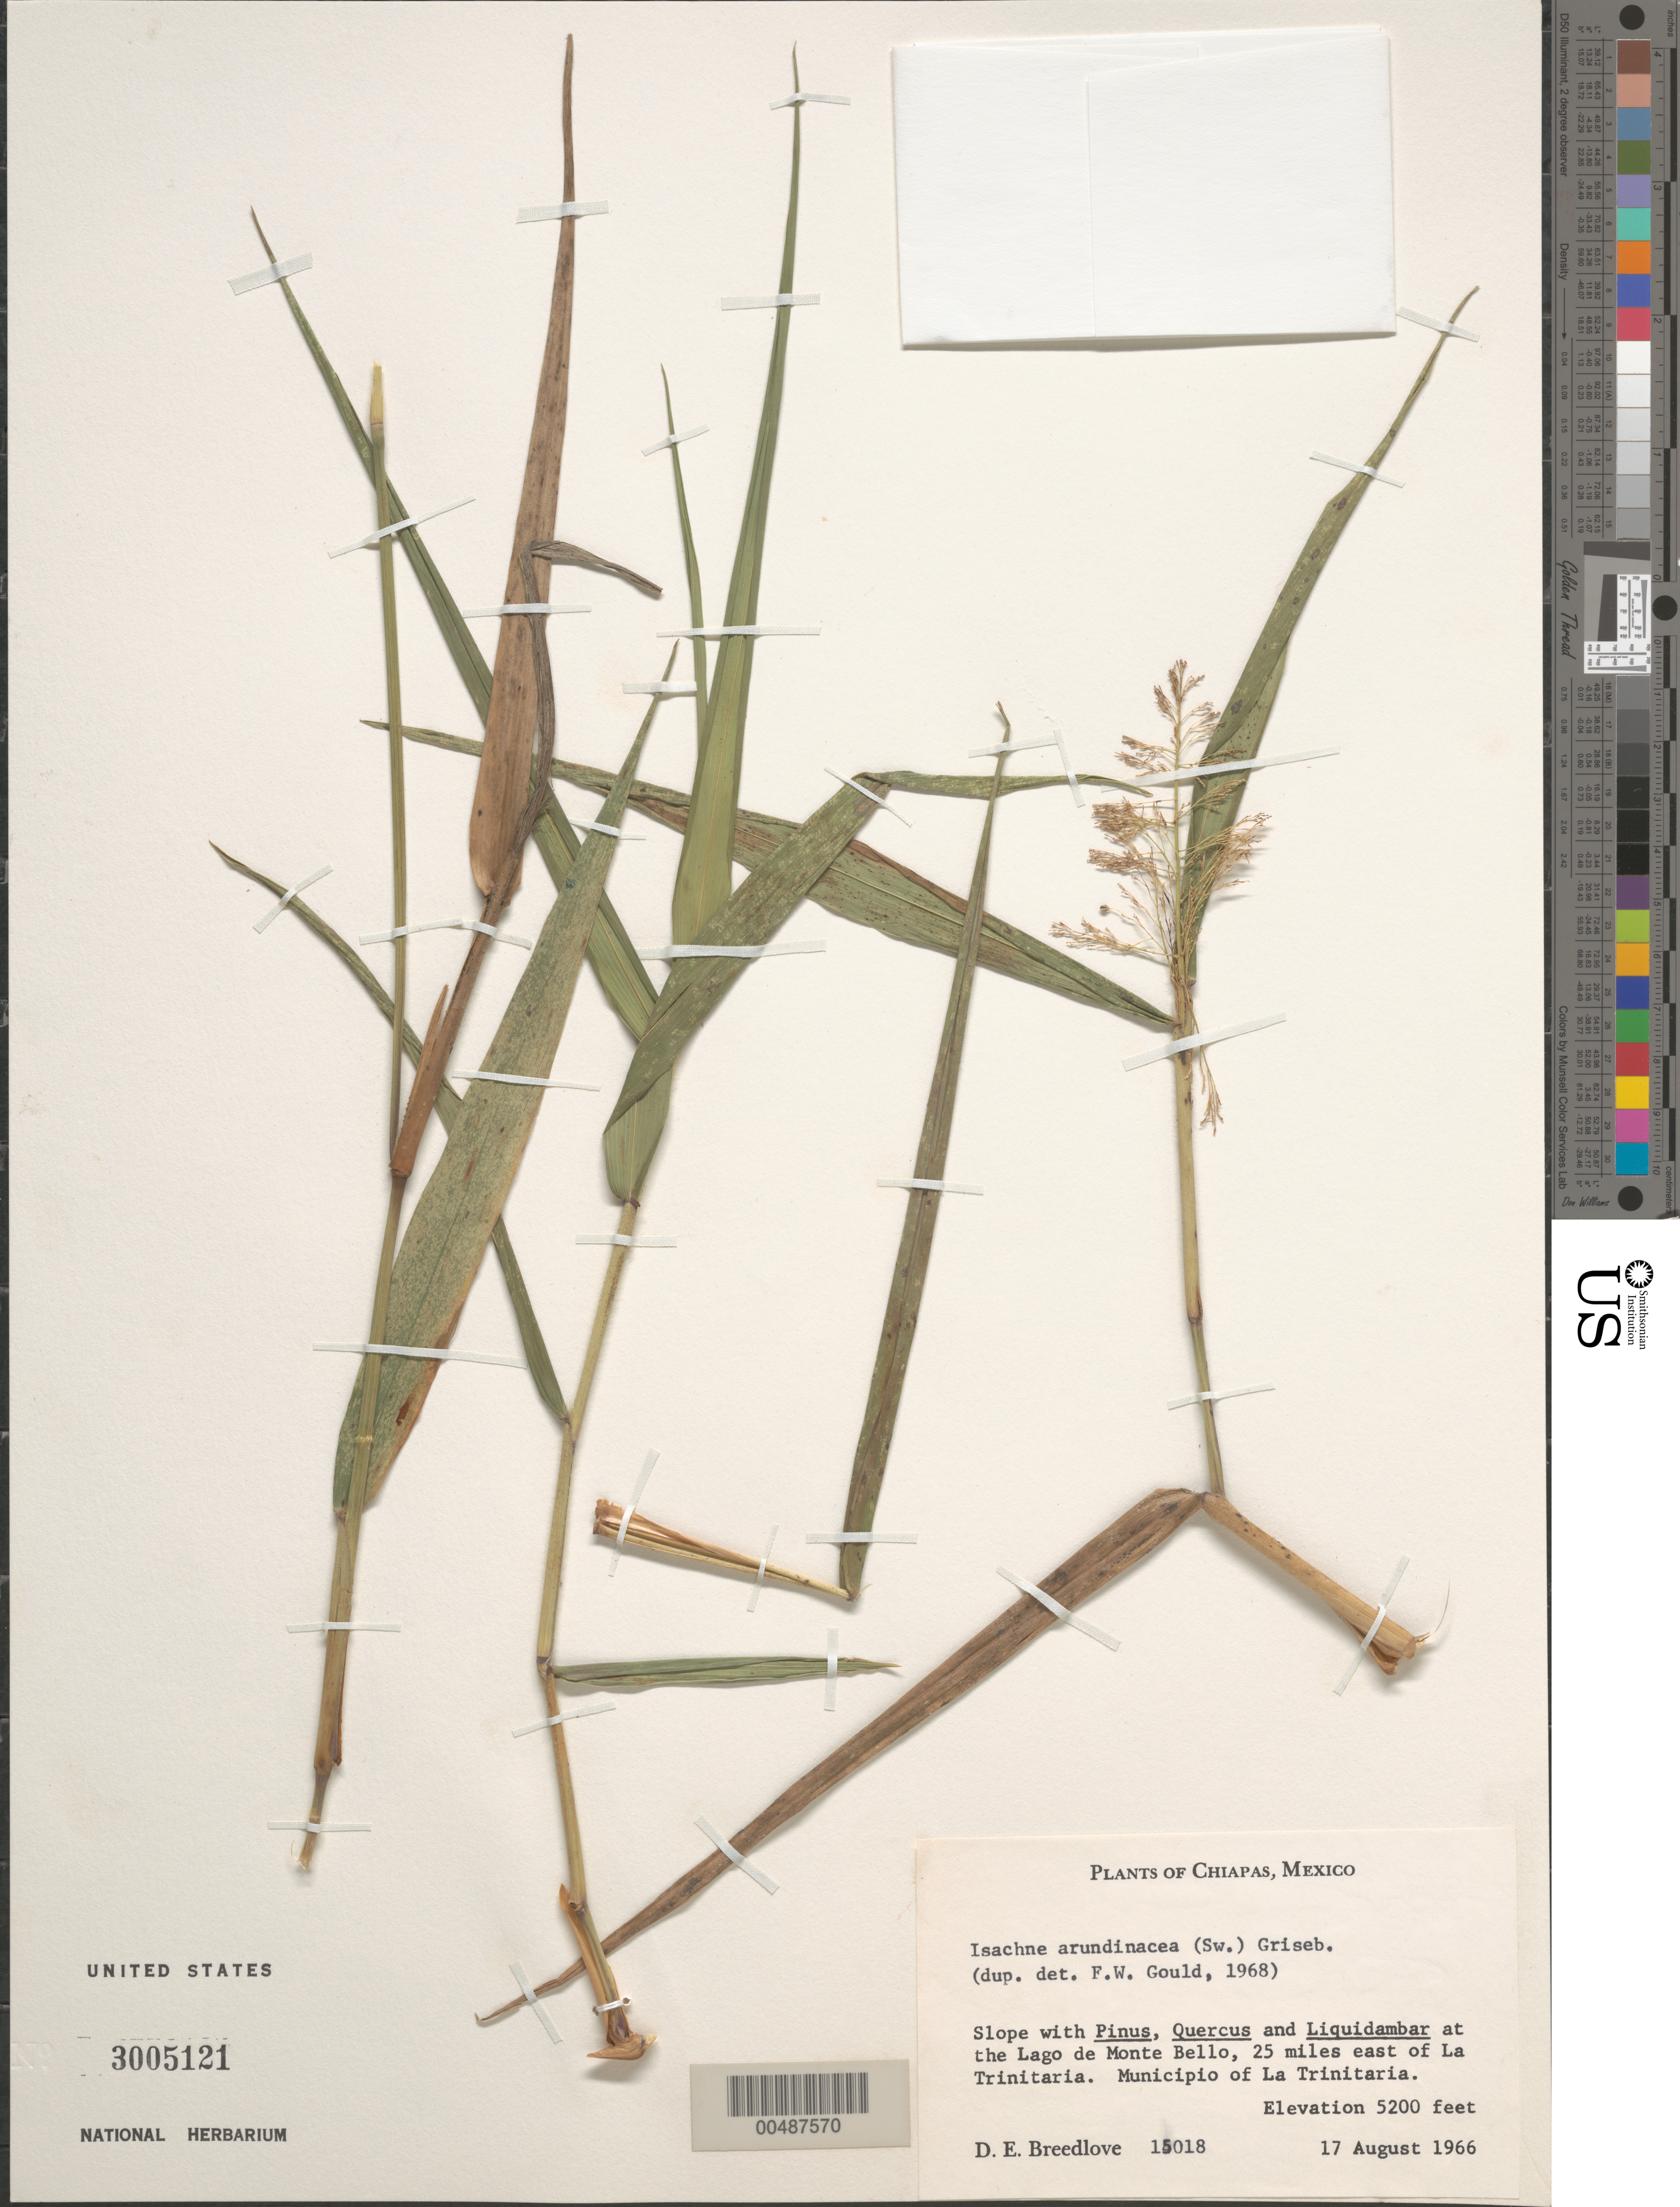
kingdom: Plantae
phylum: Tracheophyta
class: Liliopsida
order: Poales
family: Poaceae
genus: Isachne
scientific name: Isachne arundinacea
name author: (Sw.) Griseb.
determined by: Gould, F. W.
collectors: D. E. Breedlove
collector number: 15018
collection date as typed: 17 Aug 1966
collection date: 1966-08-17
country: Mexico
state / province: Chiapas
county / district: La Trinitaria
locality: At the Lago de Monte Bello, 25 mi E of La Trinitaria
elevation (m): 1585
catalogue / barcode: US 3005121